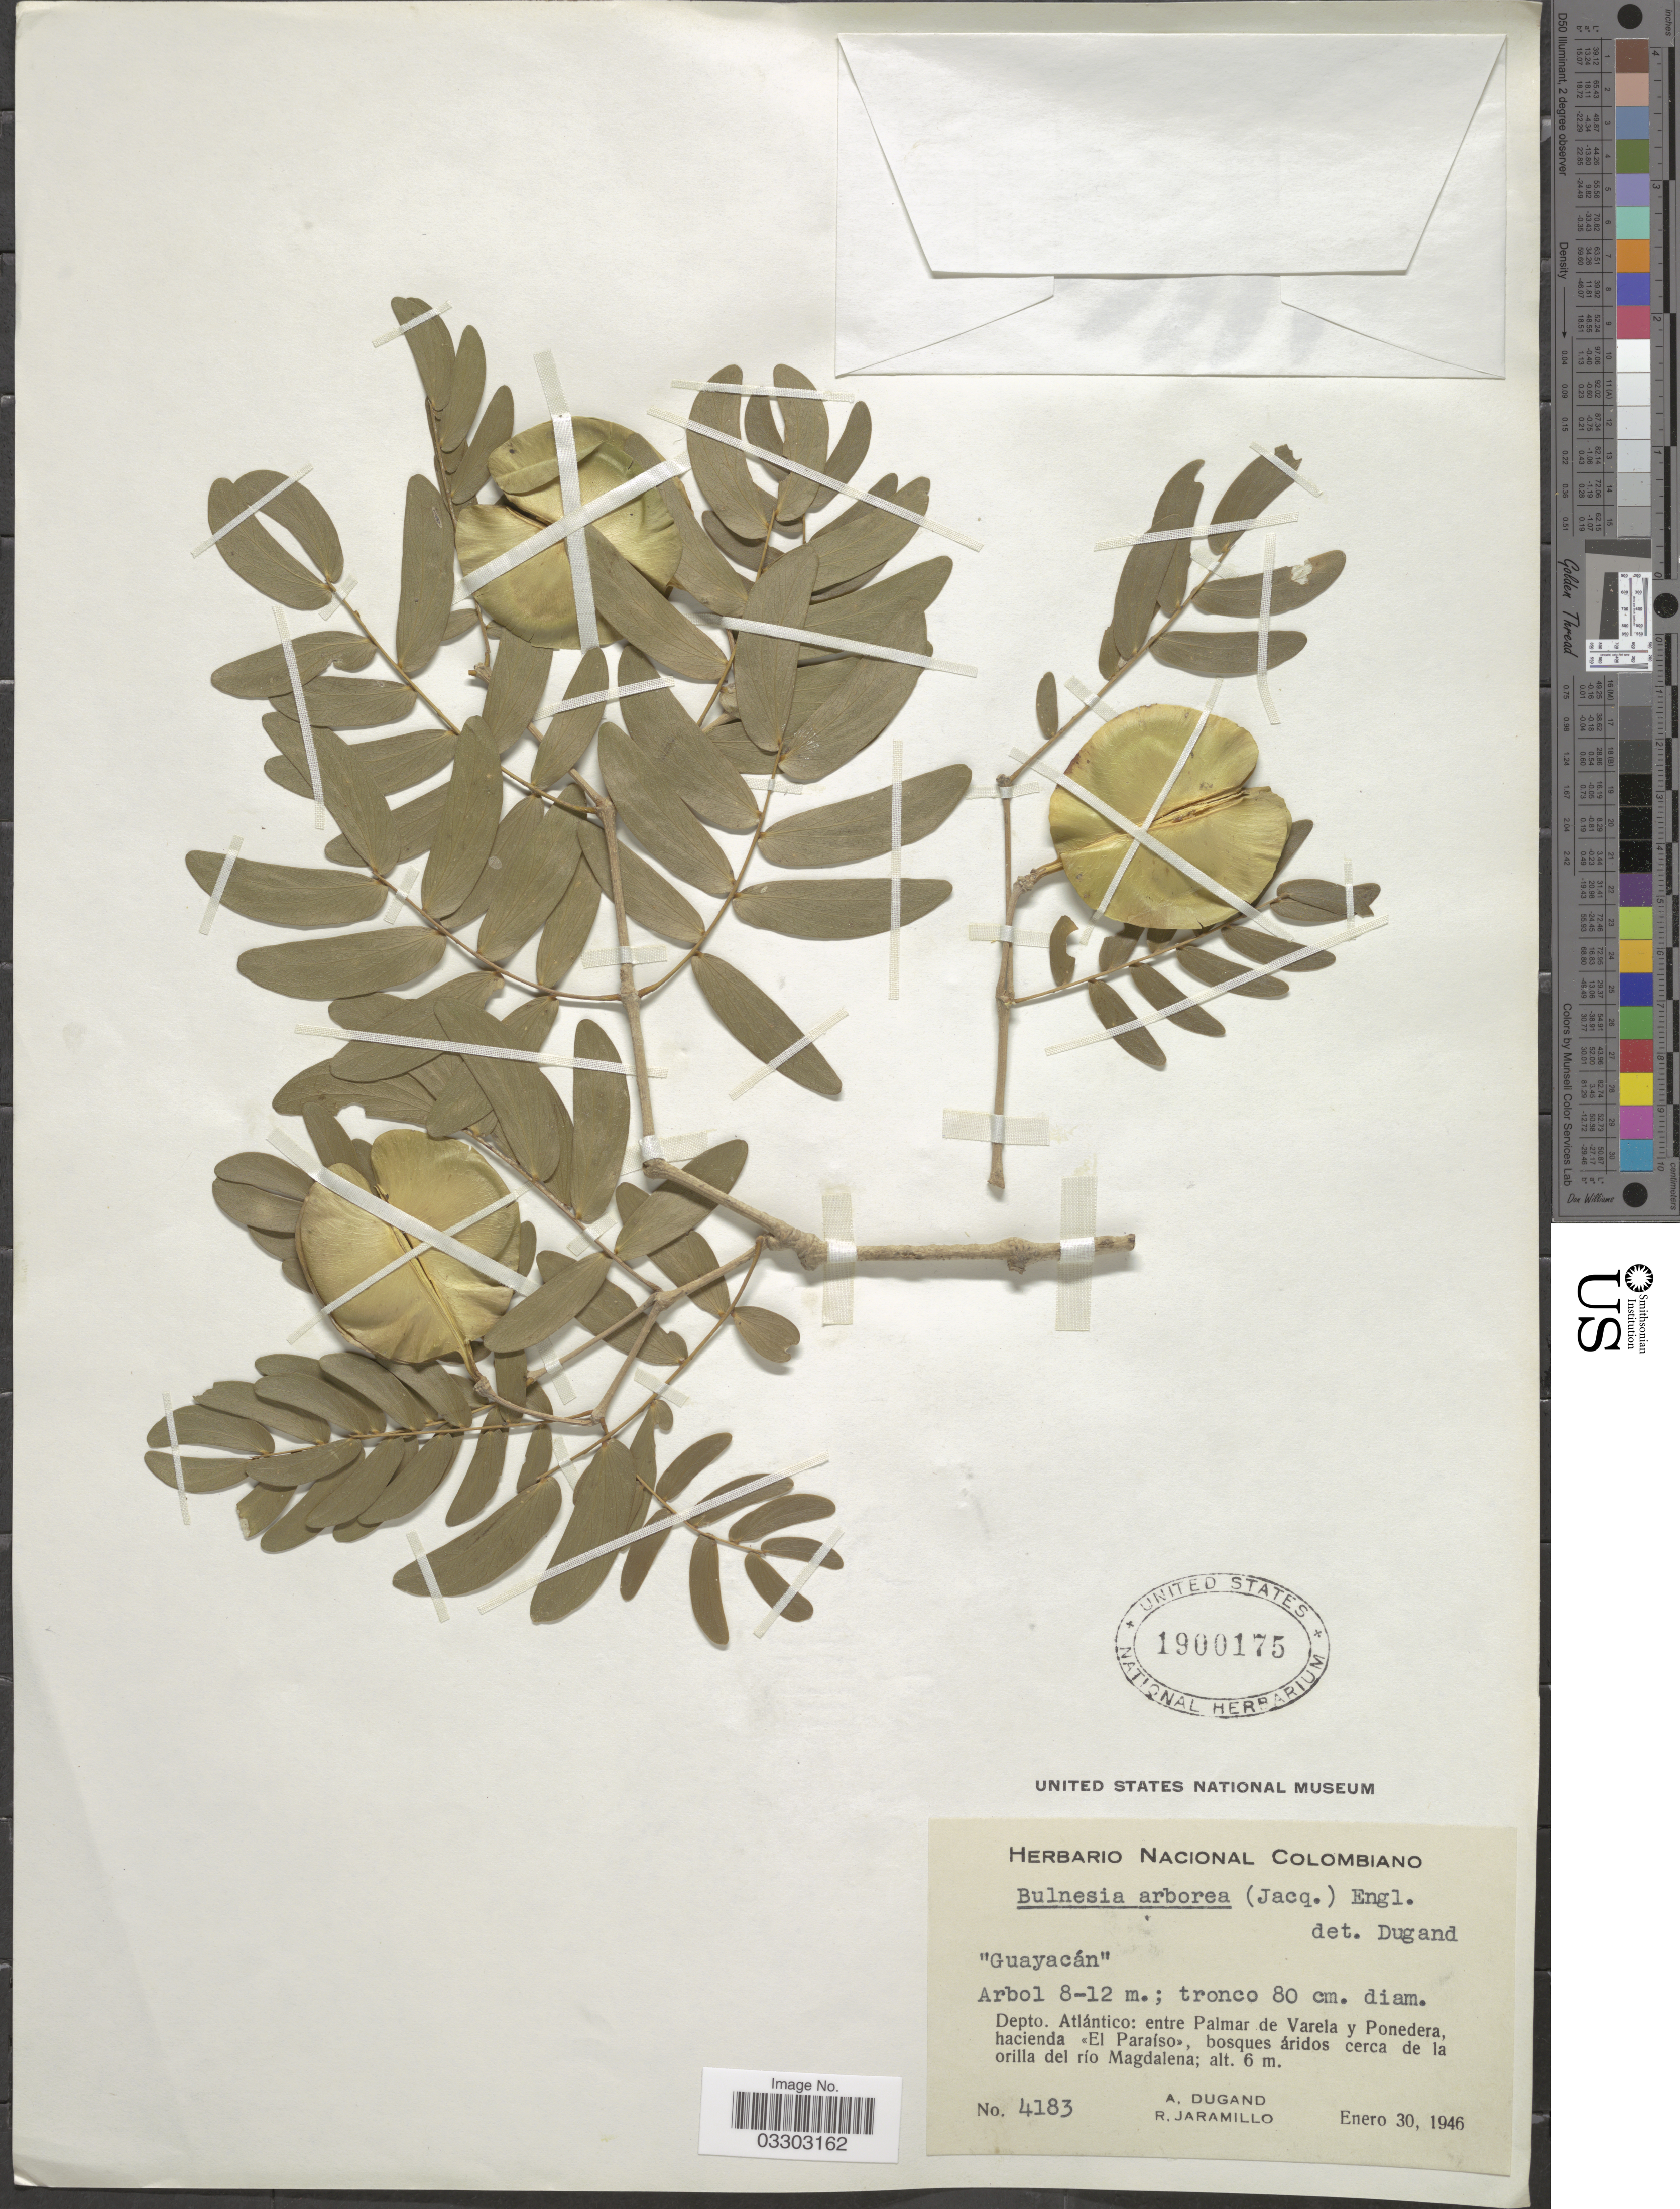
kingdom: Plantae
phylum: Tracheophyta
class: Magnoliopsida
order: Zygophyllales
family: Zygophyllaceae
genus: Gonopterodendron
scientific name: Gonopterodendron arboreum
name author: (Jacq.) Godoy-Bürki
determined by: U.S. National Herbarium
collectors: A. Dugand & R. Jaramillo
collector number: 4183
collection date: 1946-01-30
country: Colombia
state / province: Atlántico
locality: Depto. Atlántico: entre Palmar de Varela y Ponedera, hacienda El Paraíso, bosques áridos cerca de la orilla del río Magdalena.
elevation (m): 6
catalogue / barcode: US 1900175